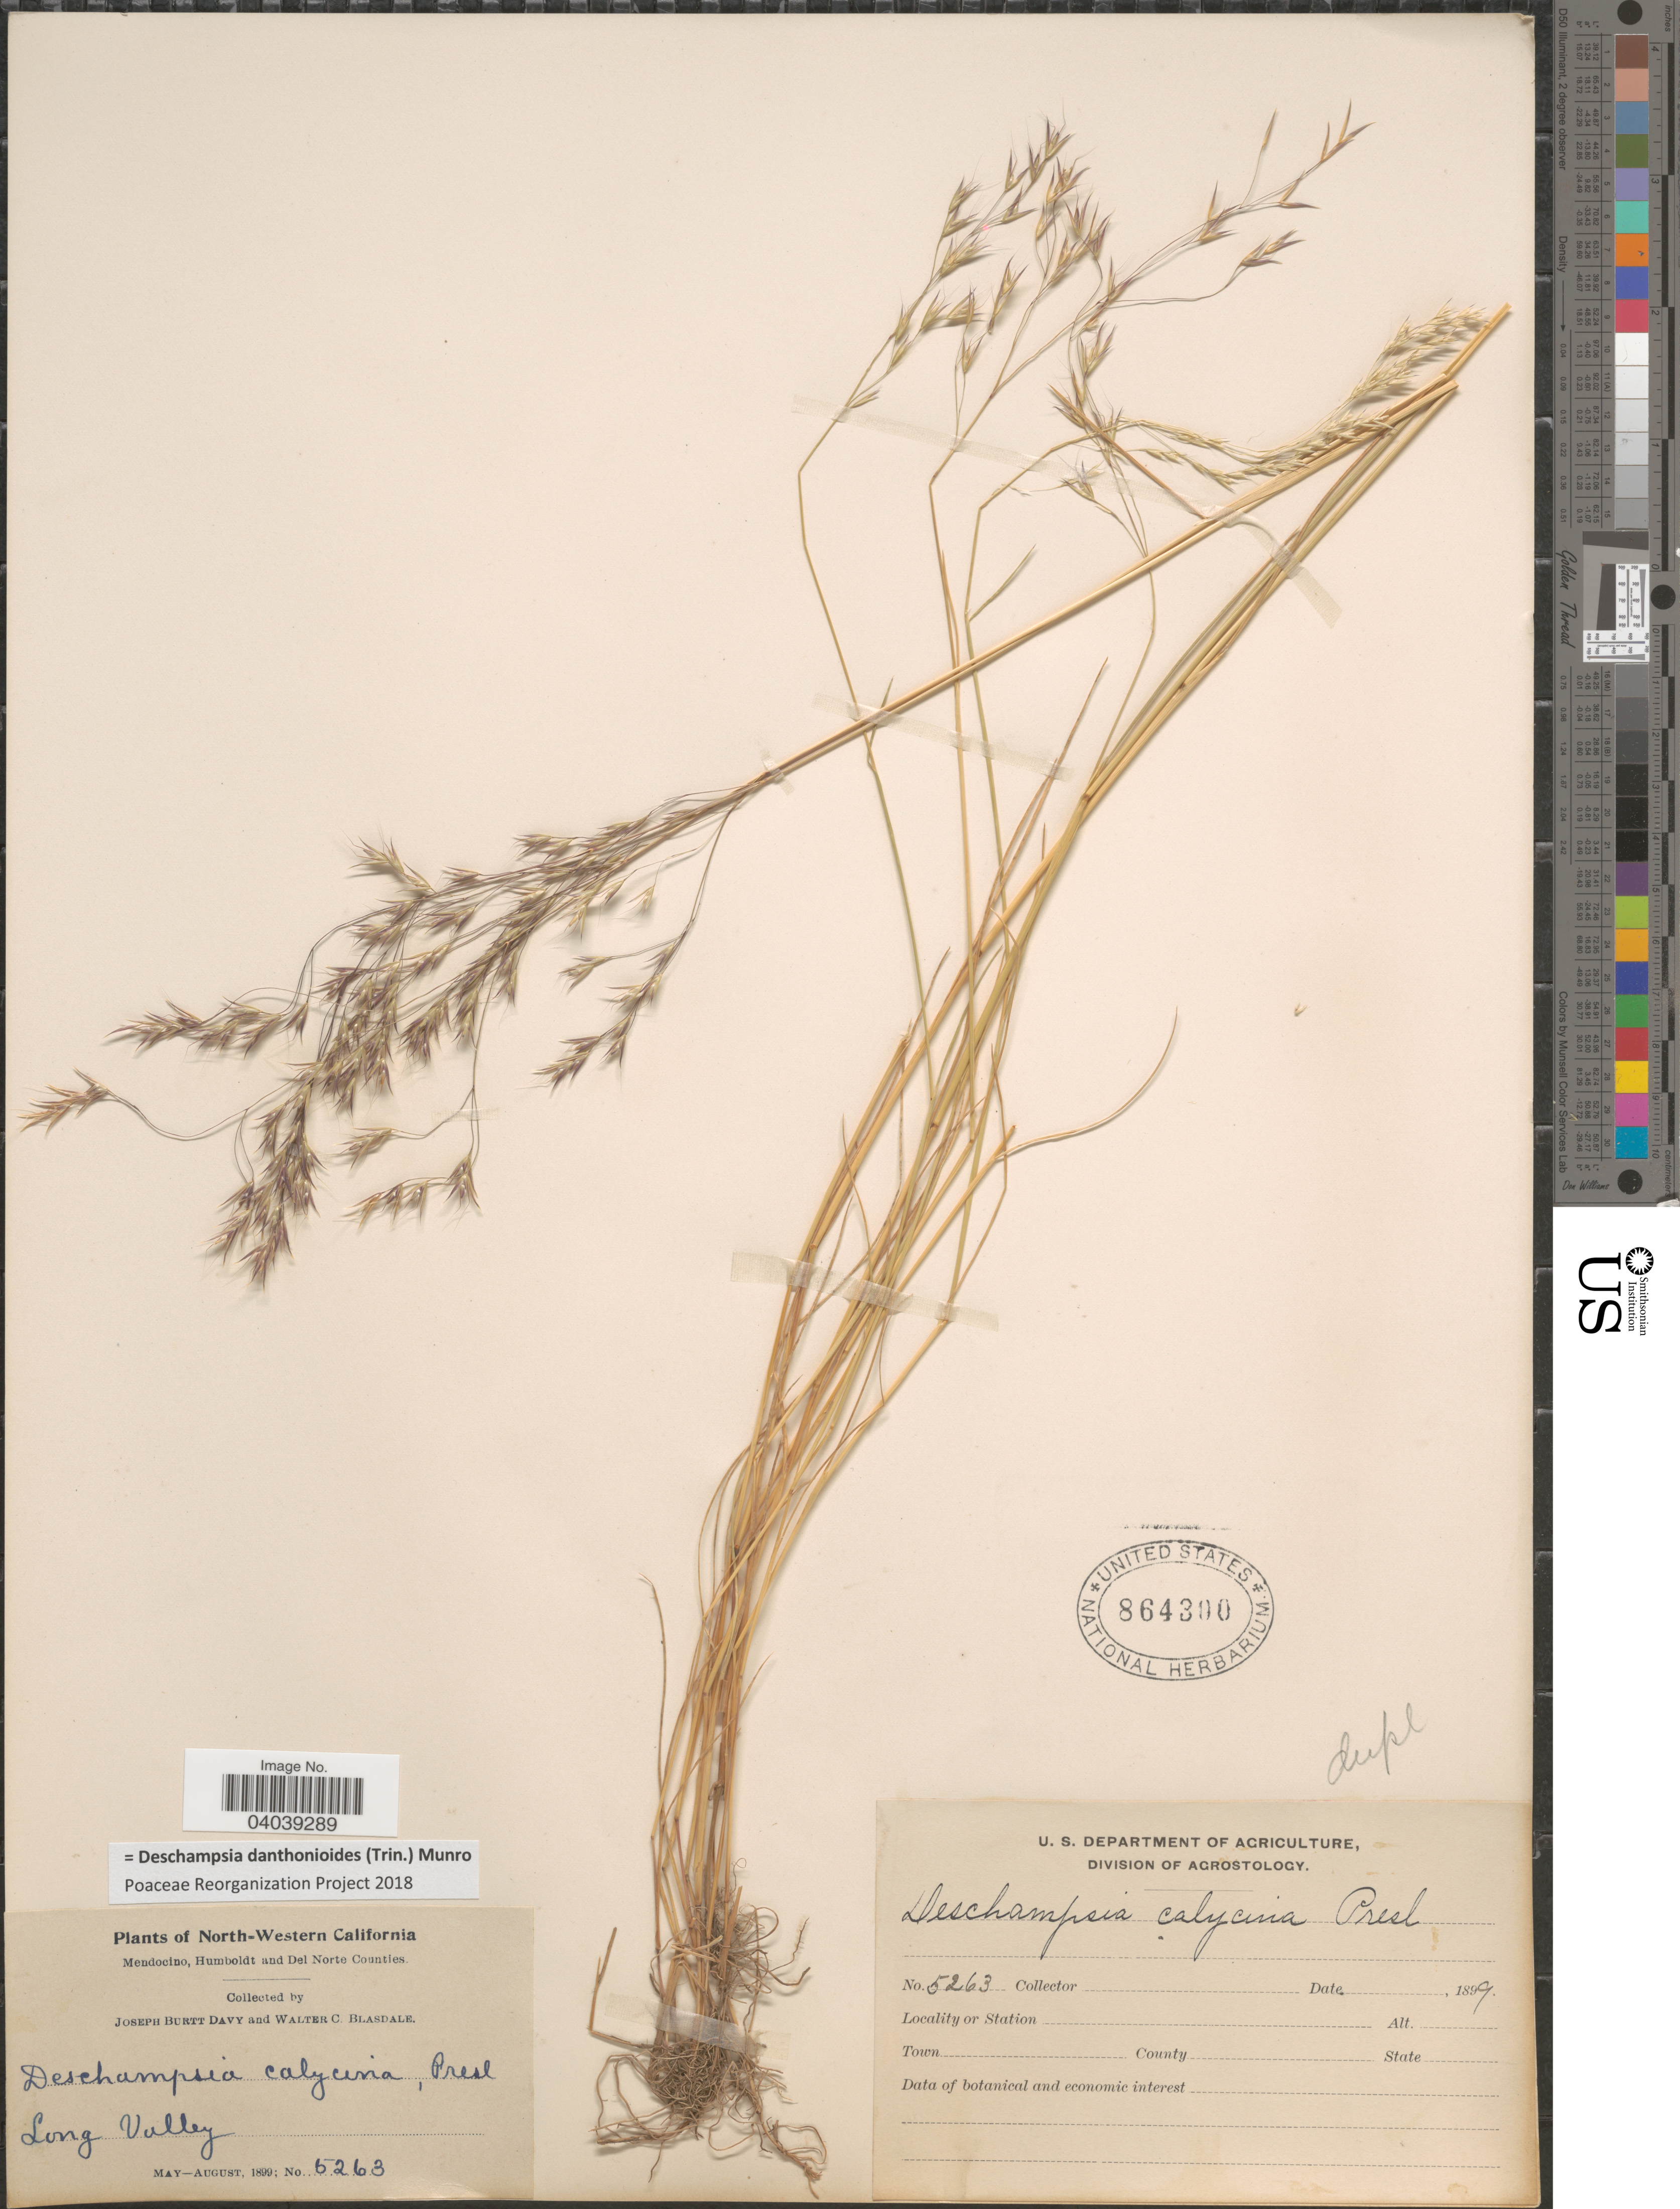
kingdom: Plantae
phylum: Tracheophyta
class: Liliopsida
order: Poales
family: Poaceae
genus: Deschampsia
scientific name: Deschampsia danthonioides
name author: (Trin.) Munro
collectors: J. Burtt Davy & W. Blasdale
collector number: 5263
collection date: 1899-05/1899-08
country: United States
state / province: California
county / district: Mendocino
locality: North-Western California. Mendocino, Humboldt and Del Norte Counties. Long Valley.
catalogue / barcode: US 864300